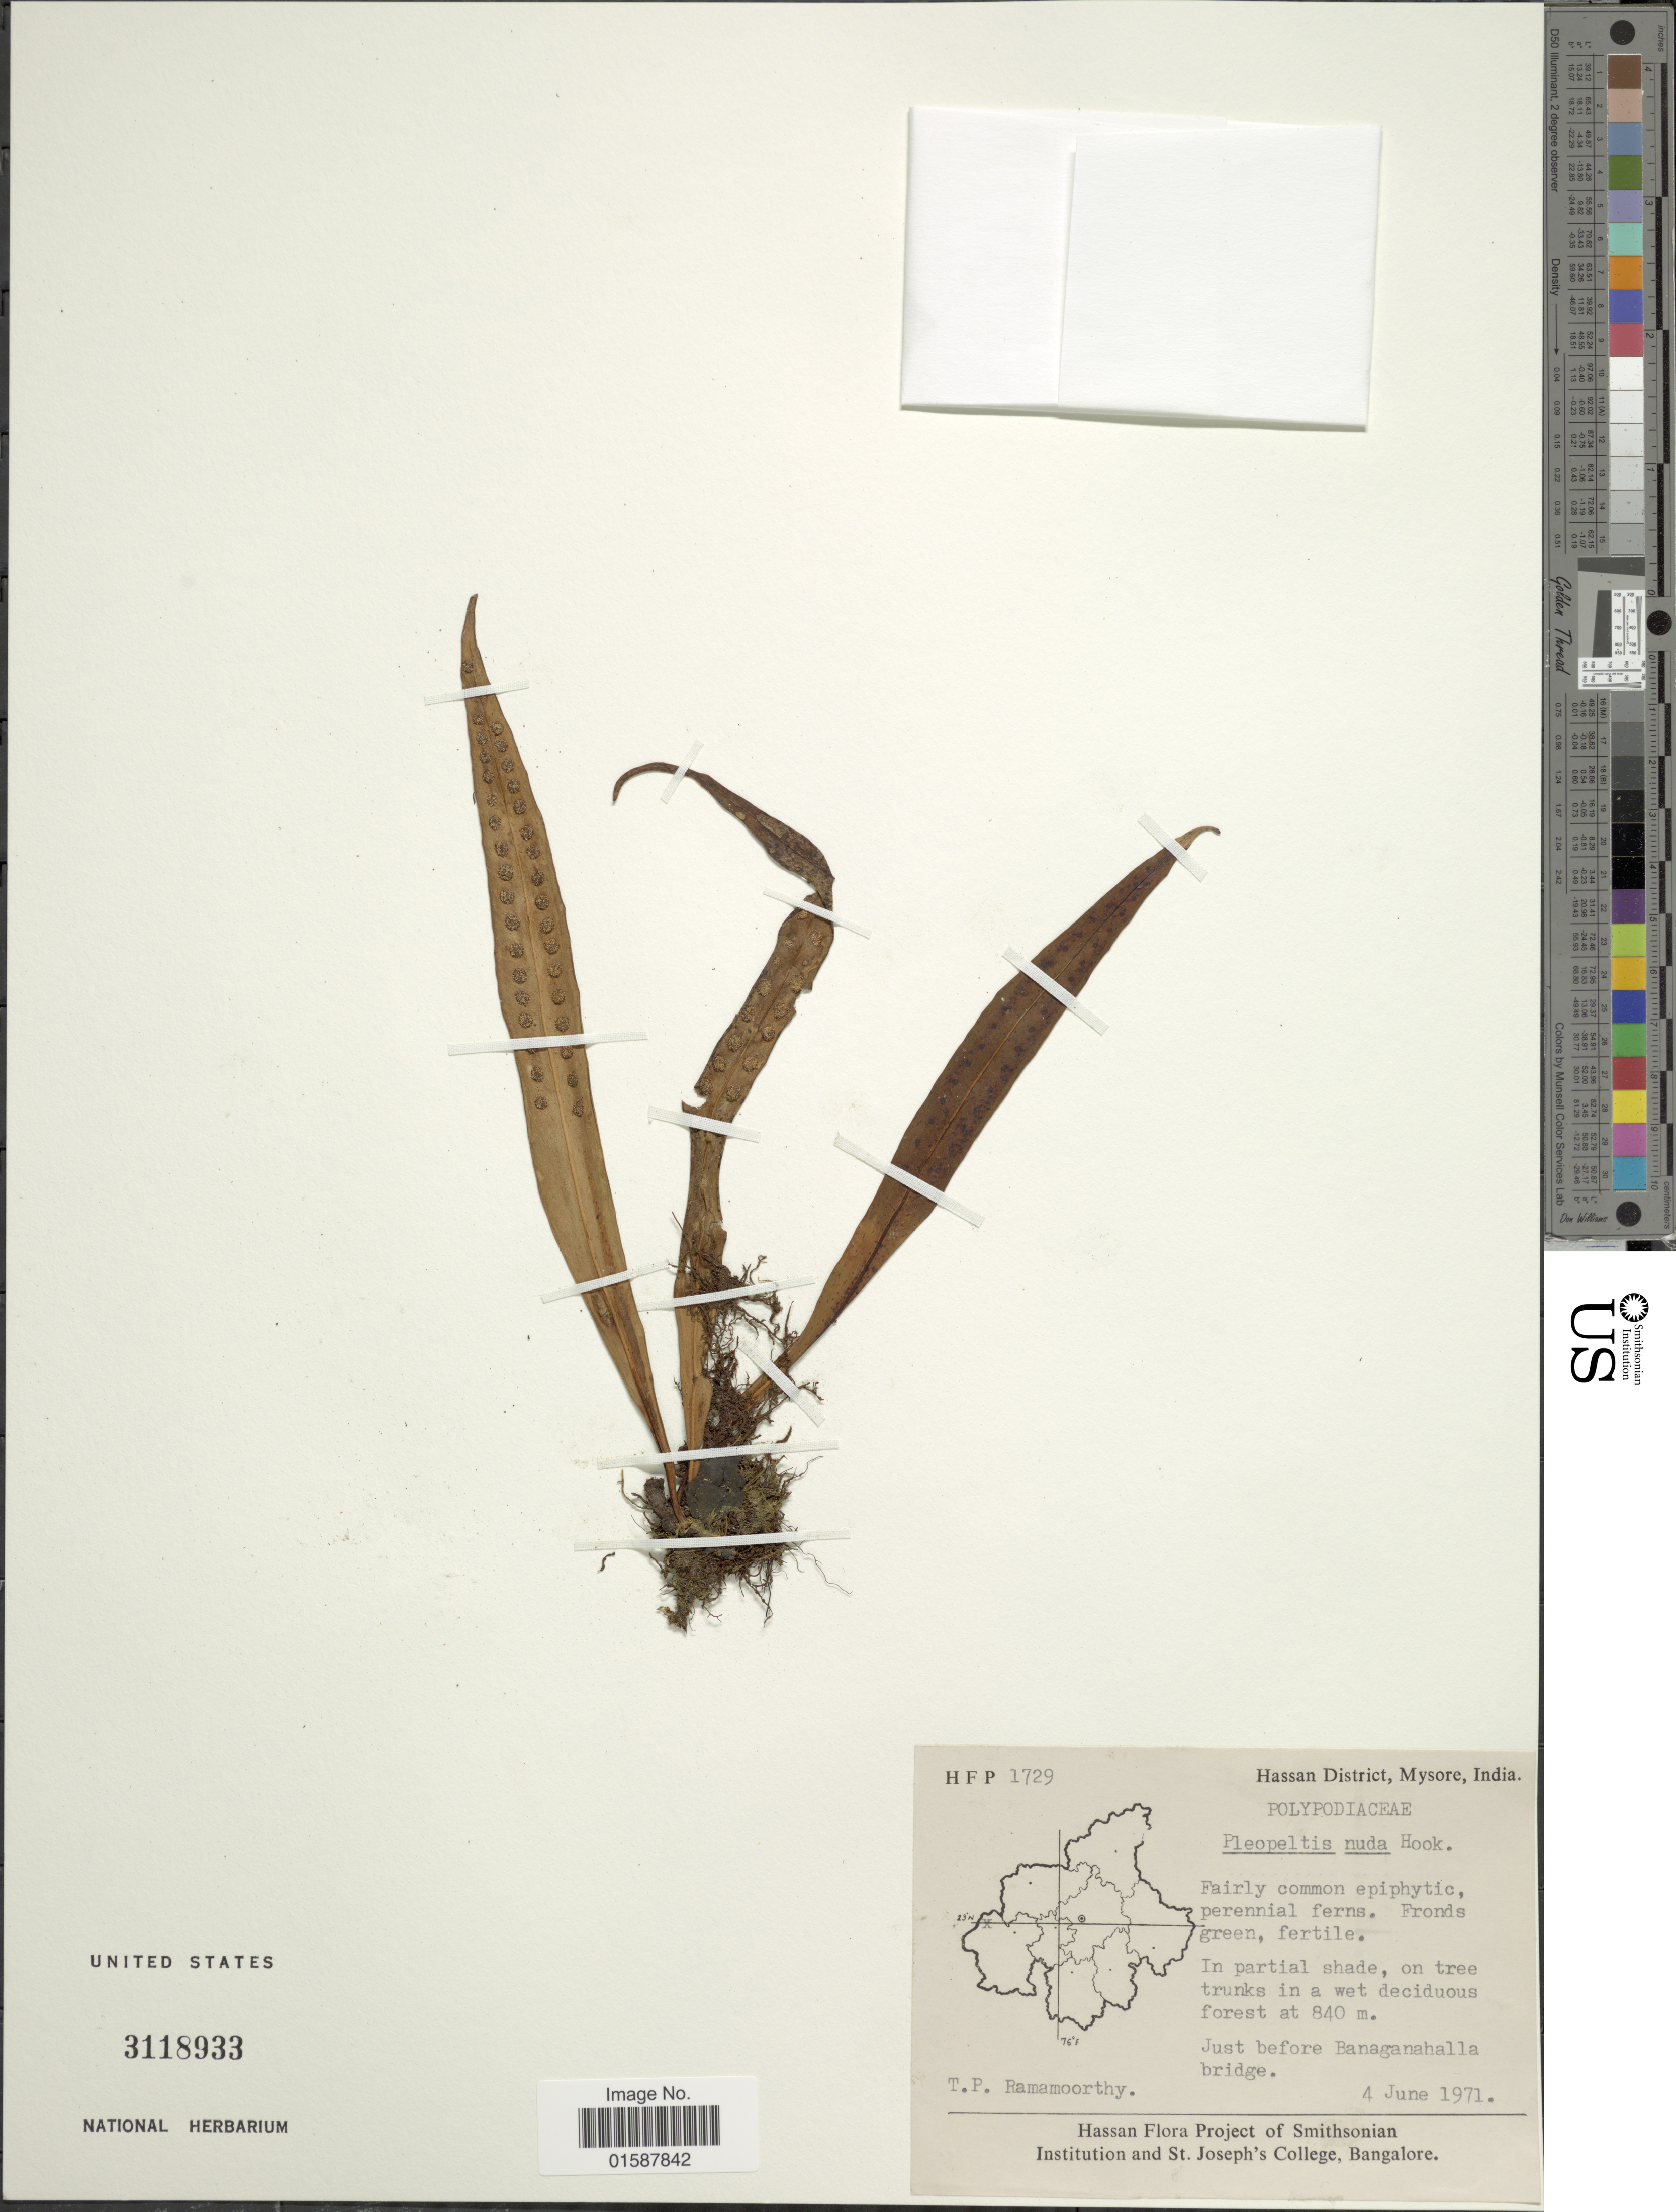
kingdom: Plantae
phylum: Tracheophyta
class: Polypodiopsida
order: Polypodiales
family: Polypodiaceae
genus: Lepisorus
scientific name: Lepisorus nuduisculum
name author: (Kunze)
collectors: T. P. Ramamoorthy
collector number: HFP 1729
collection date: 1971-06-04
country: India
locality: Hassan District, Mysore. Just before Banaganahalla bridge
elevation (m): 840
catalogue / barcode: US 3118933